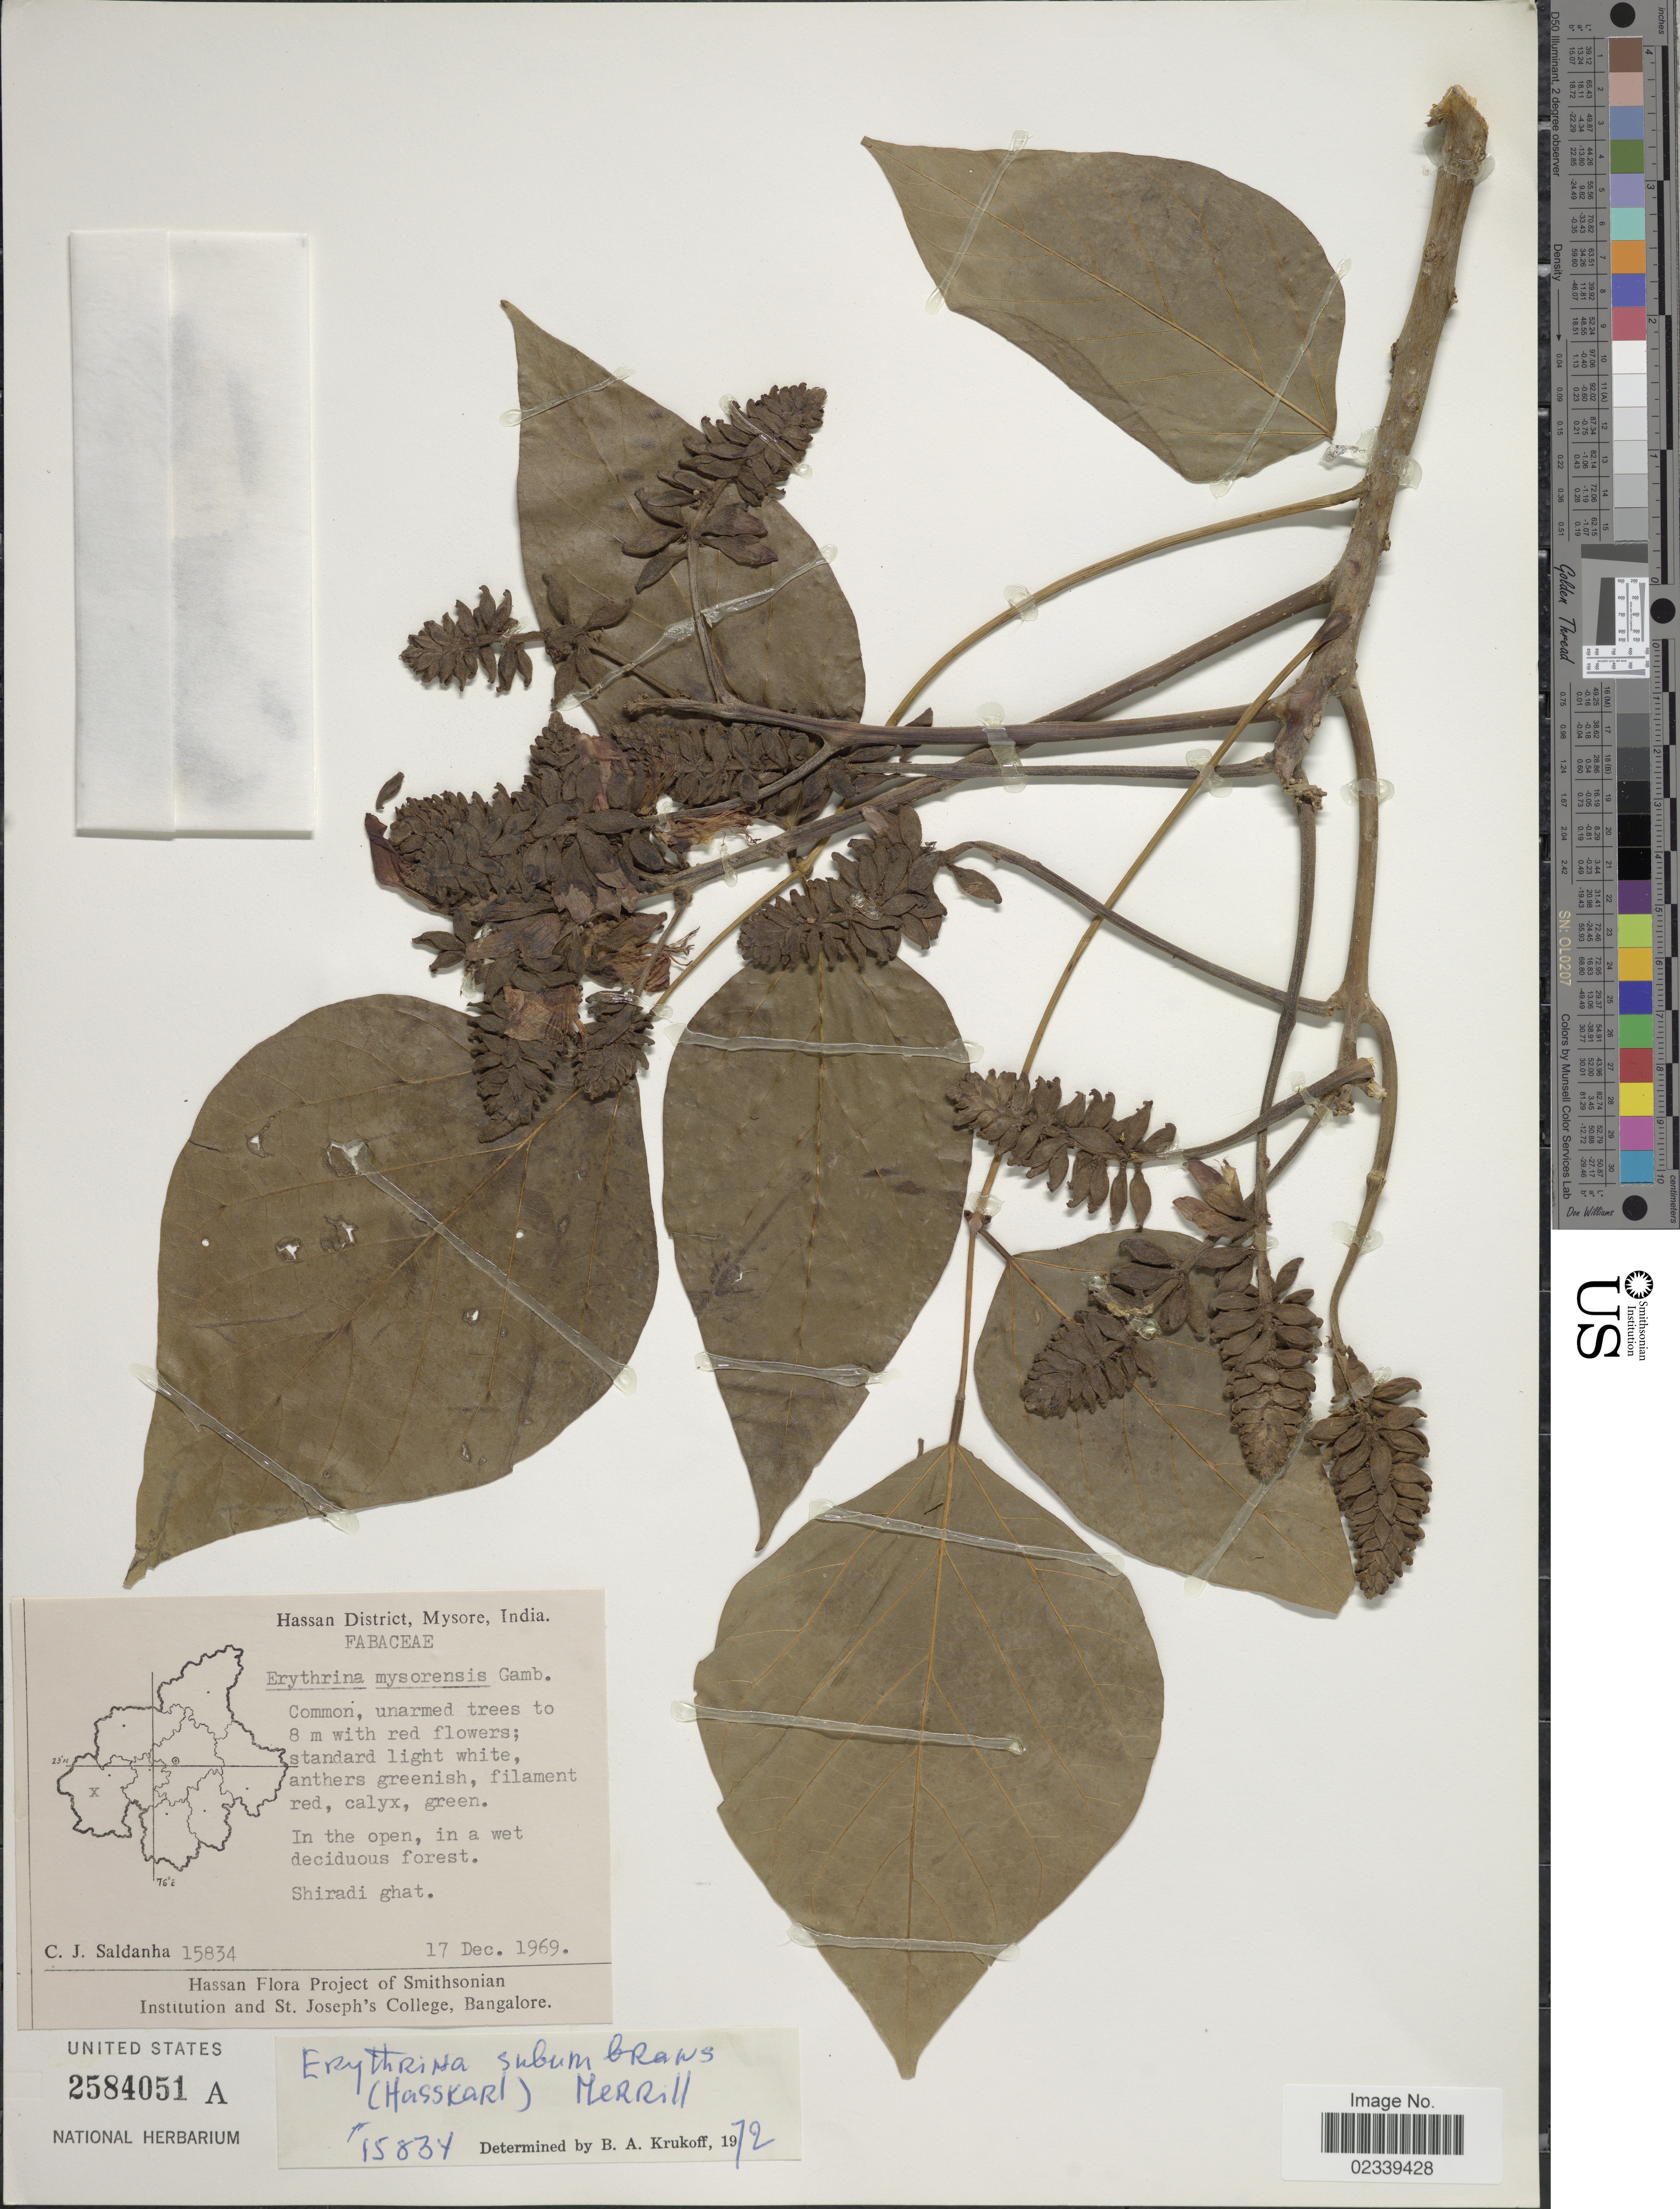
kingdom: Plantae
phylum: Tracheophyta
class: Magnoliopsida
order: Fabales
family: Fabaceae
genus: Erythrina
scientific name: Erythrina subumbrans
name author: (Hassk.) Merr.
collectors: C. J. Saldanha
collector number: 15834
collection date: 1969-12-17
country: India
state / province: Karnataka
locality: Hassan District, Mysore, in the open, in a wet deciduous forest, Shiradi ghat.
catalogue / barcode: US 2584051A